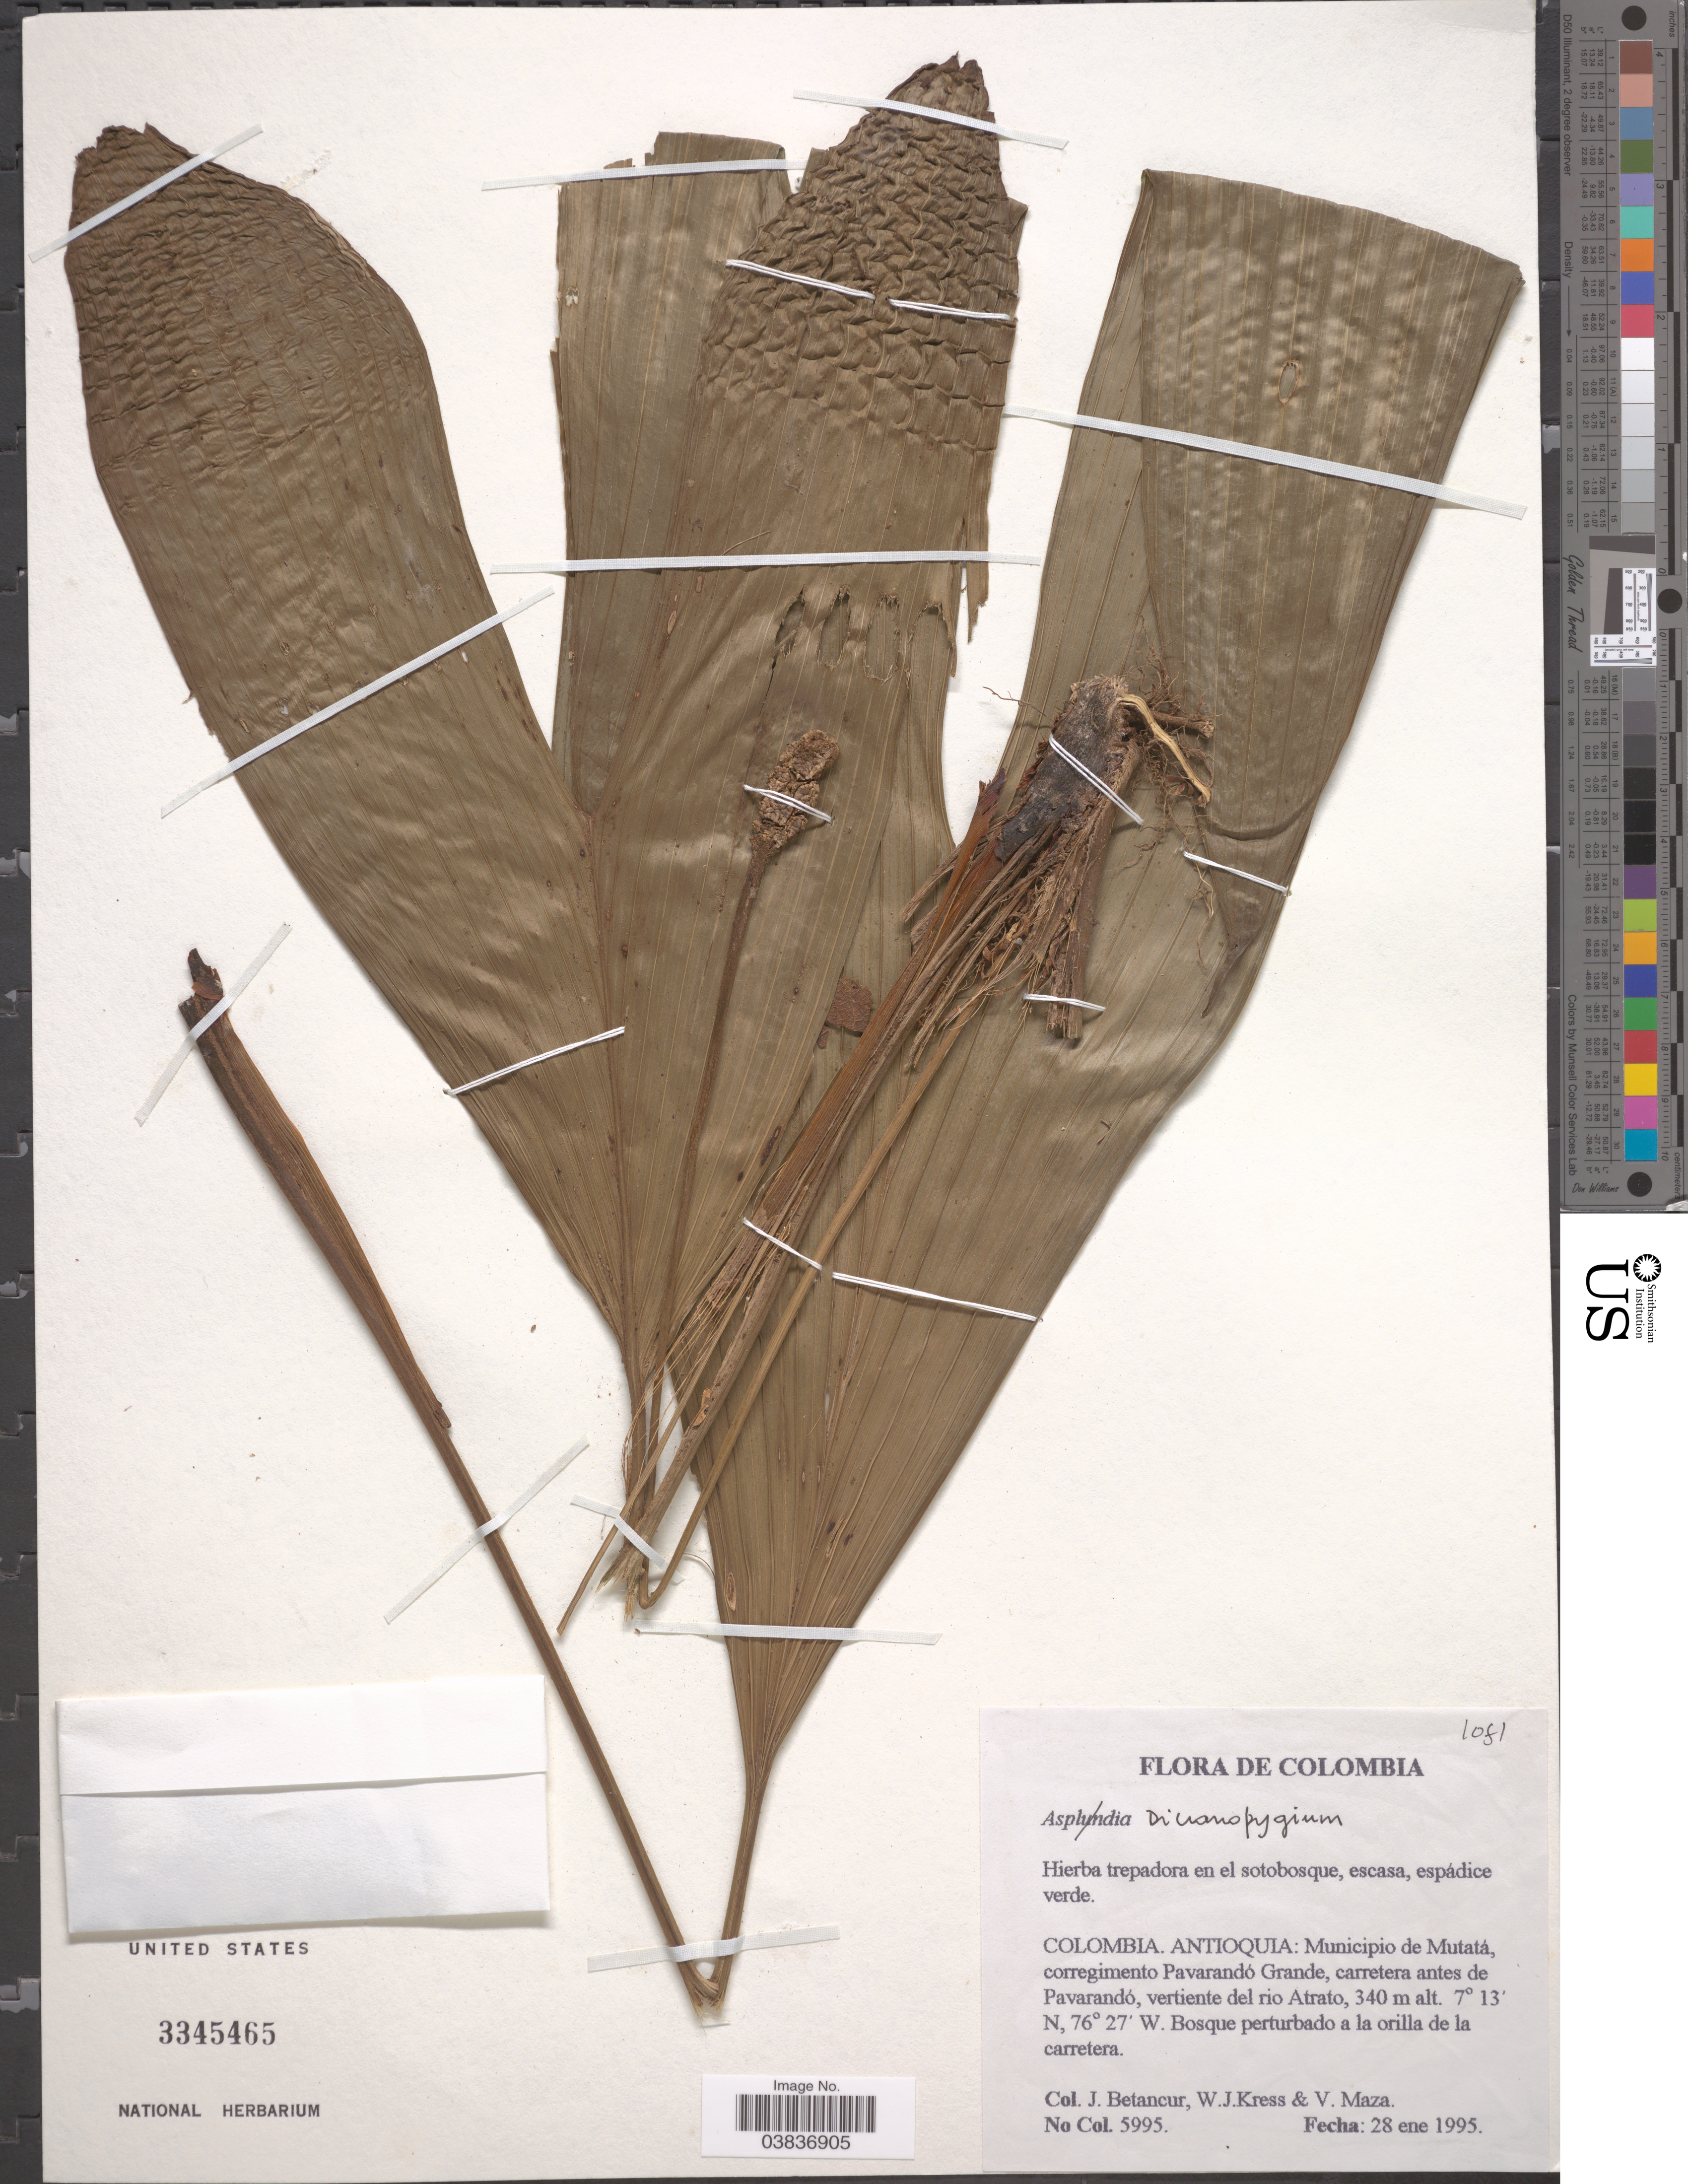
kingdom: Plantae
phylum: Tracheophyta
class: Liliopsida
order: Pandanales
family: Cyclanthaceae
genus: Dicranopygium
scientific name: Dicranopygium sp.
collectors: J. Betancur, W. J. Kress & V. Maza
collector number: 5995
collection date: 1995-01-28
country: Colombia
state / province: Antioquia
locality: Municipio de Mutatá, corregimiento Pavarandó Grande, carretera antes de Pavarandó, vertiente del rio Atrato.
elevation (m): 340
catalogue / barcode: US 3345465